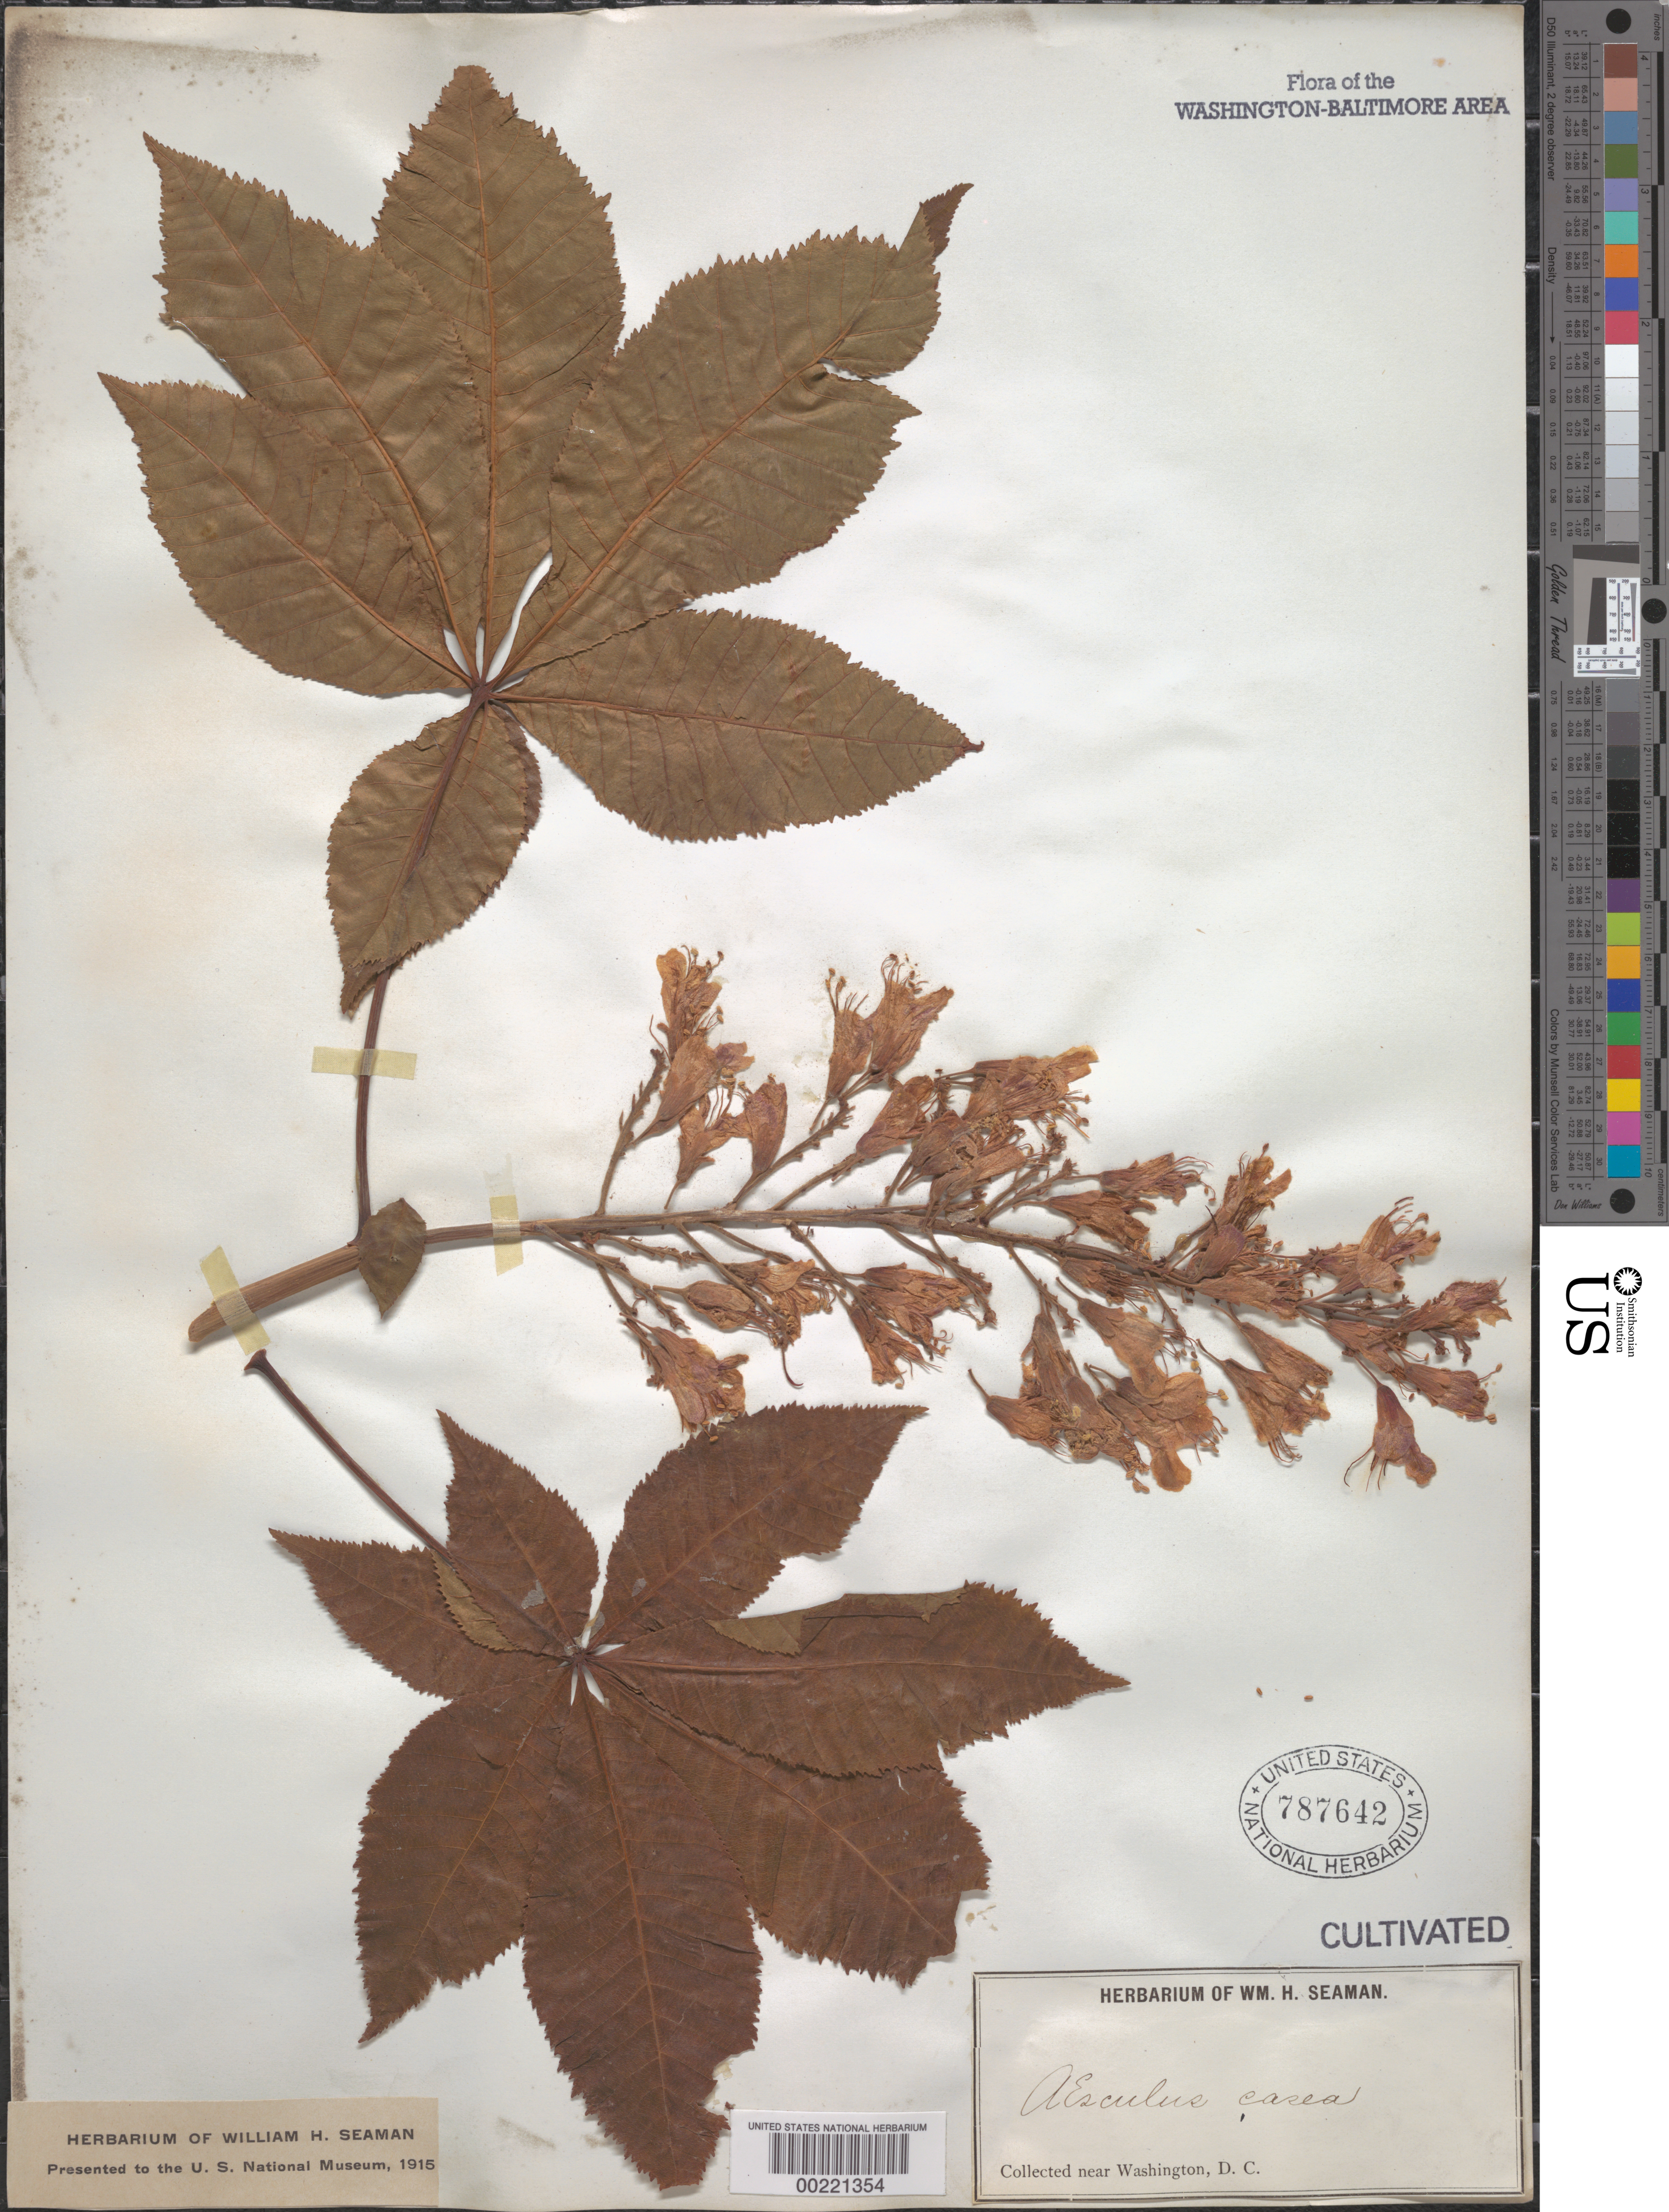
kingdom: Plantae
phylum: Tracheophyta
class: Magnoliopsida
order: Sapindales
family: Sapindaceae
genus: Aesculus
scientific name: Aesculus x carnea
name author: J. Zeyh.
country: United States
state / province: District of Columbia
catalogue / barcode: US 787642